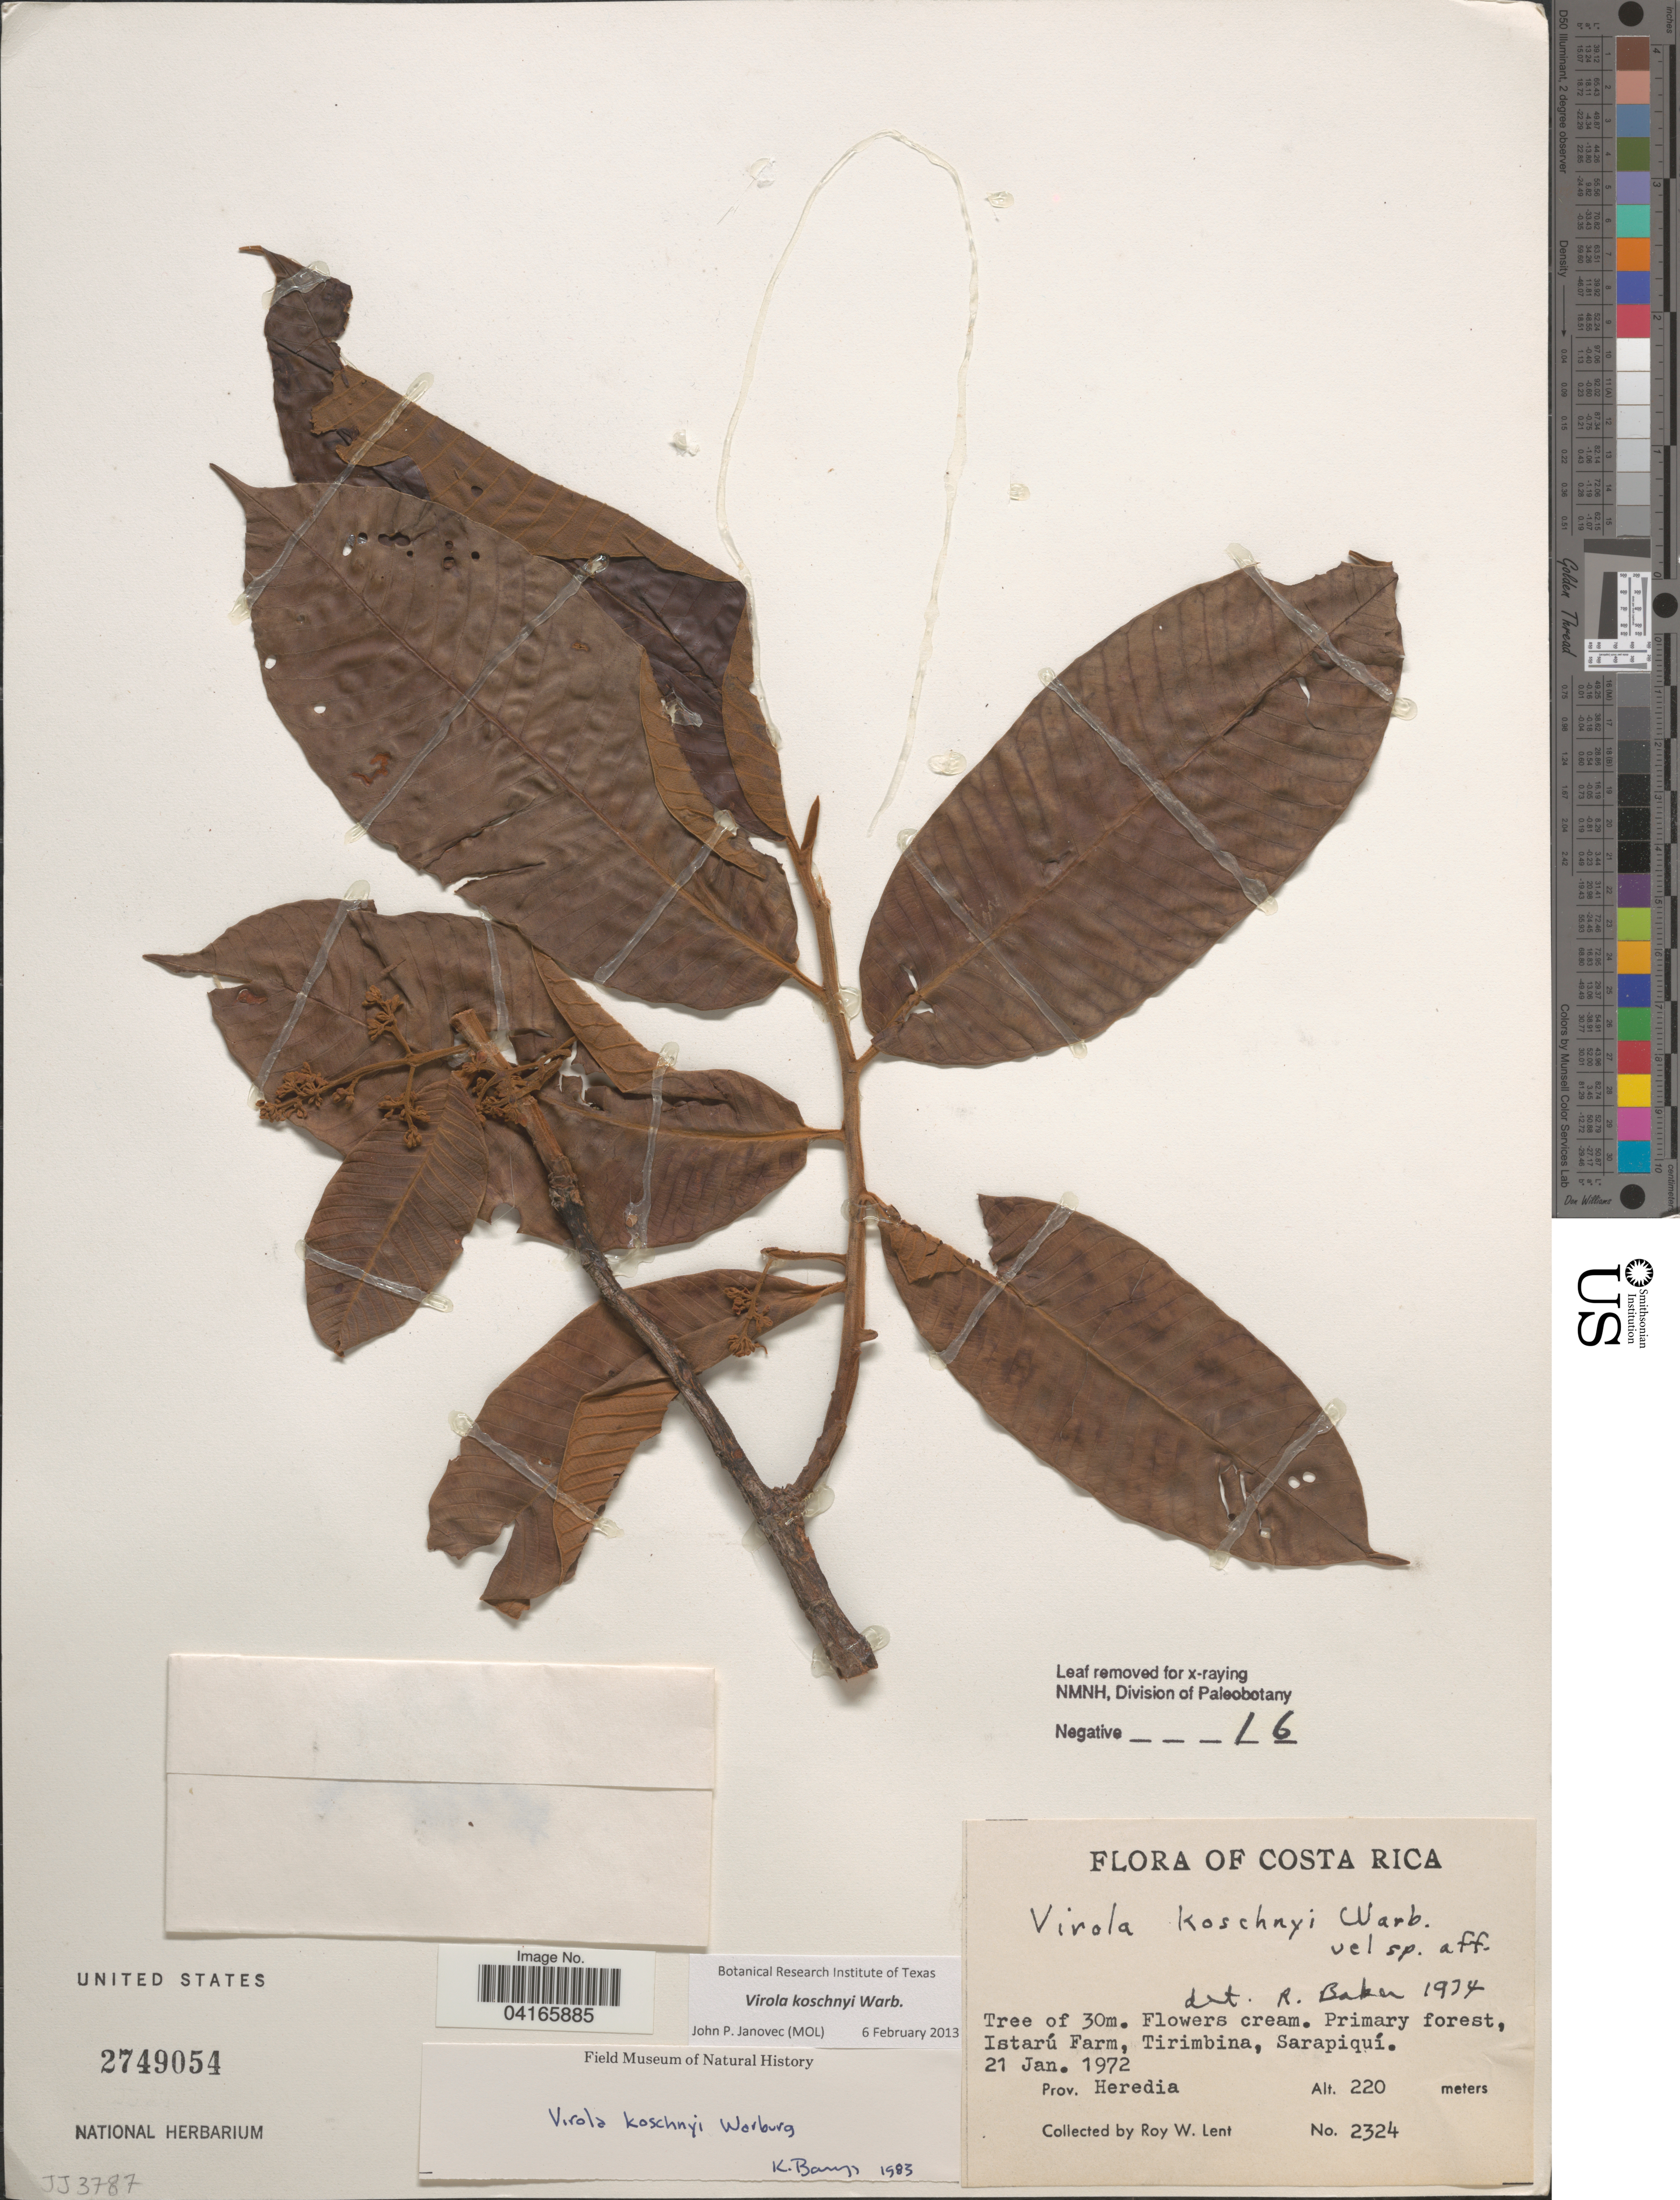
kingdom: Plantae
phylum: Tracheophyta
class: Magnoliopsida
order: Magnoliales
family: Myristicaceae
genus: Virola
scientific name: Virola koschnyi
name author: Warb.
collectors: R. W. Lent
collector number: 2324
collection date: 1972-01-21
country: Costa Rica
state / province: Heredia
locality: Istarú Farm, Tirimbina, Sarapiquí.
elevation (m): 220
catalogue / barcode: US 2749054